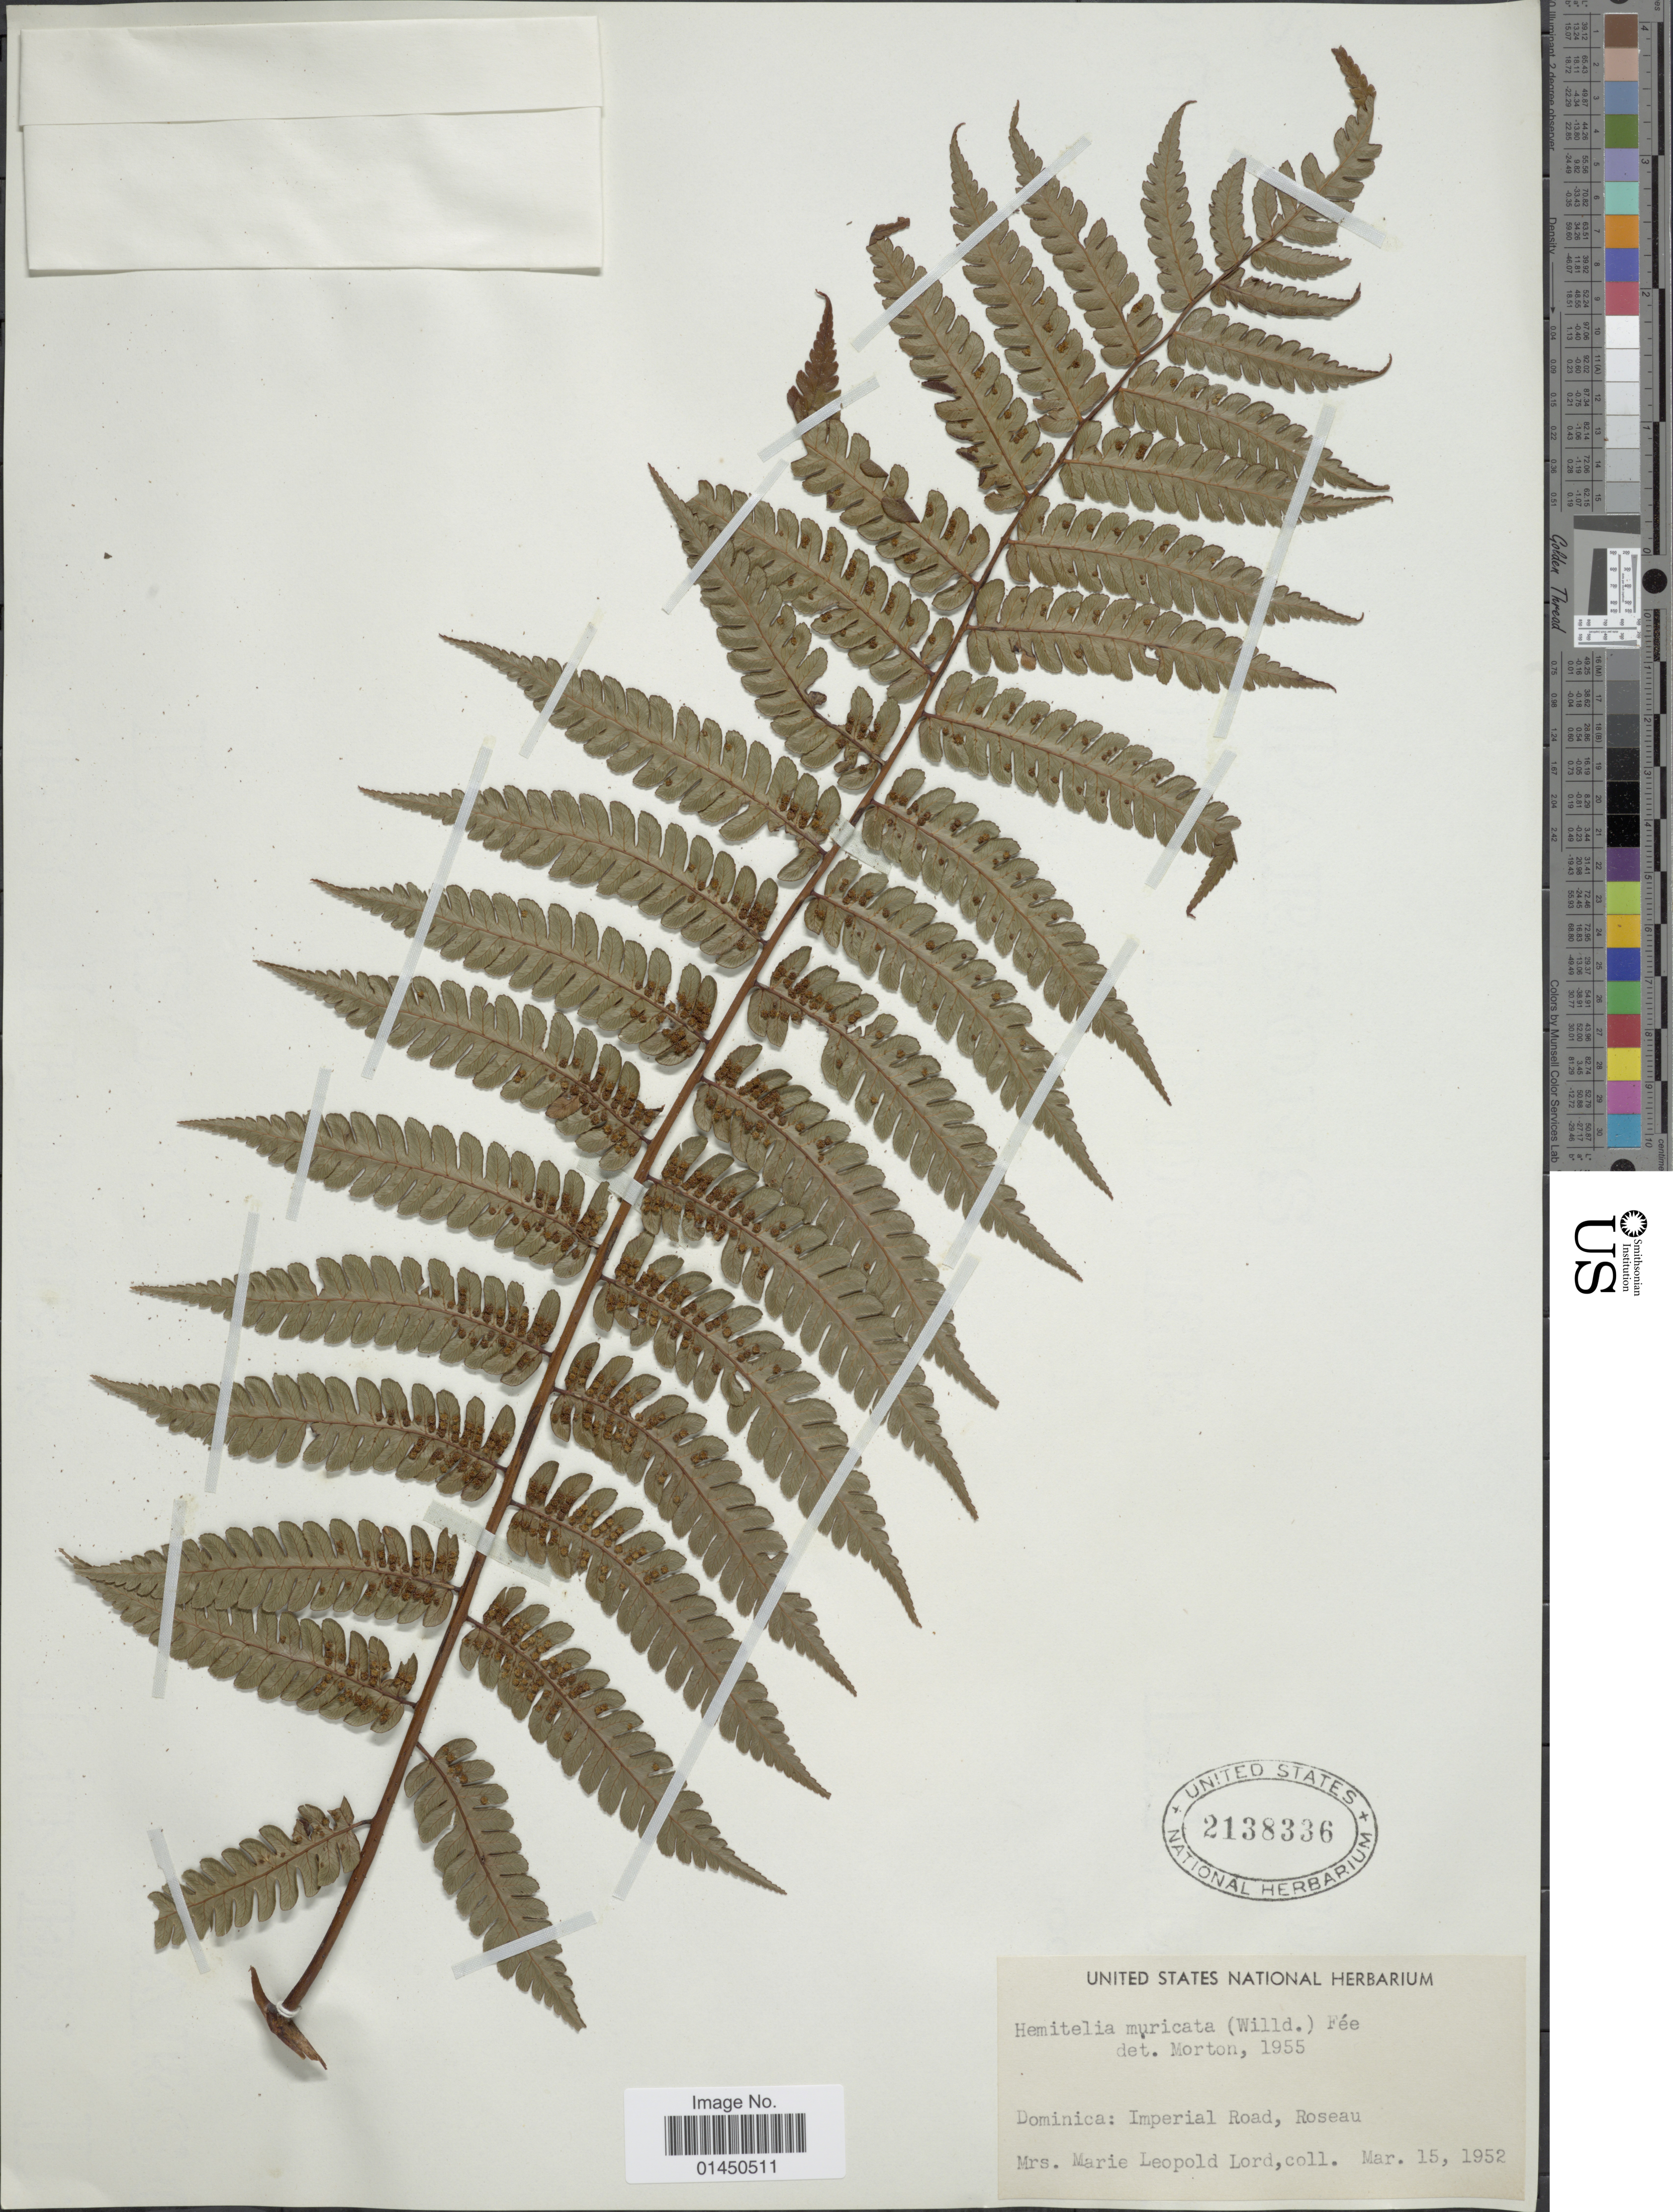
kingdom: Plantae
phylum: Tracheophyta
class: Polypodiopsida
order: Cyatheales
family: Cyatheaceae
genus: Cyathea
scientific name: Cyathea muricata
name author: (Willd.) Fée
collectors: M. Lord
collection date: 1952-03-15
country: Dominica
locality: Imperial Road.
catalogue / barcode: US 2138336